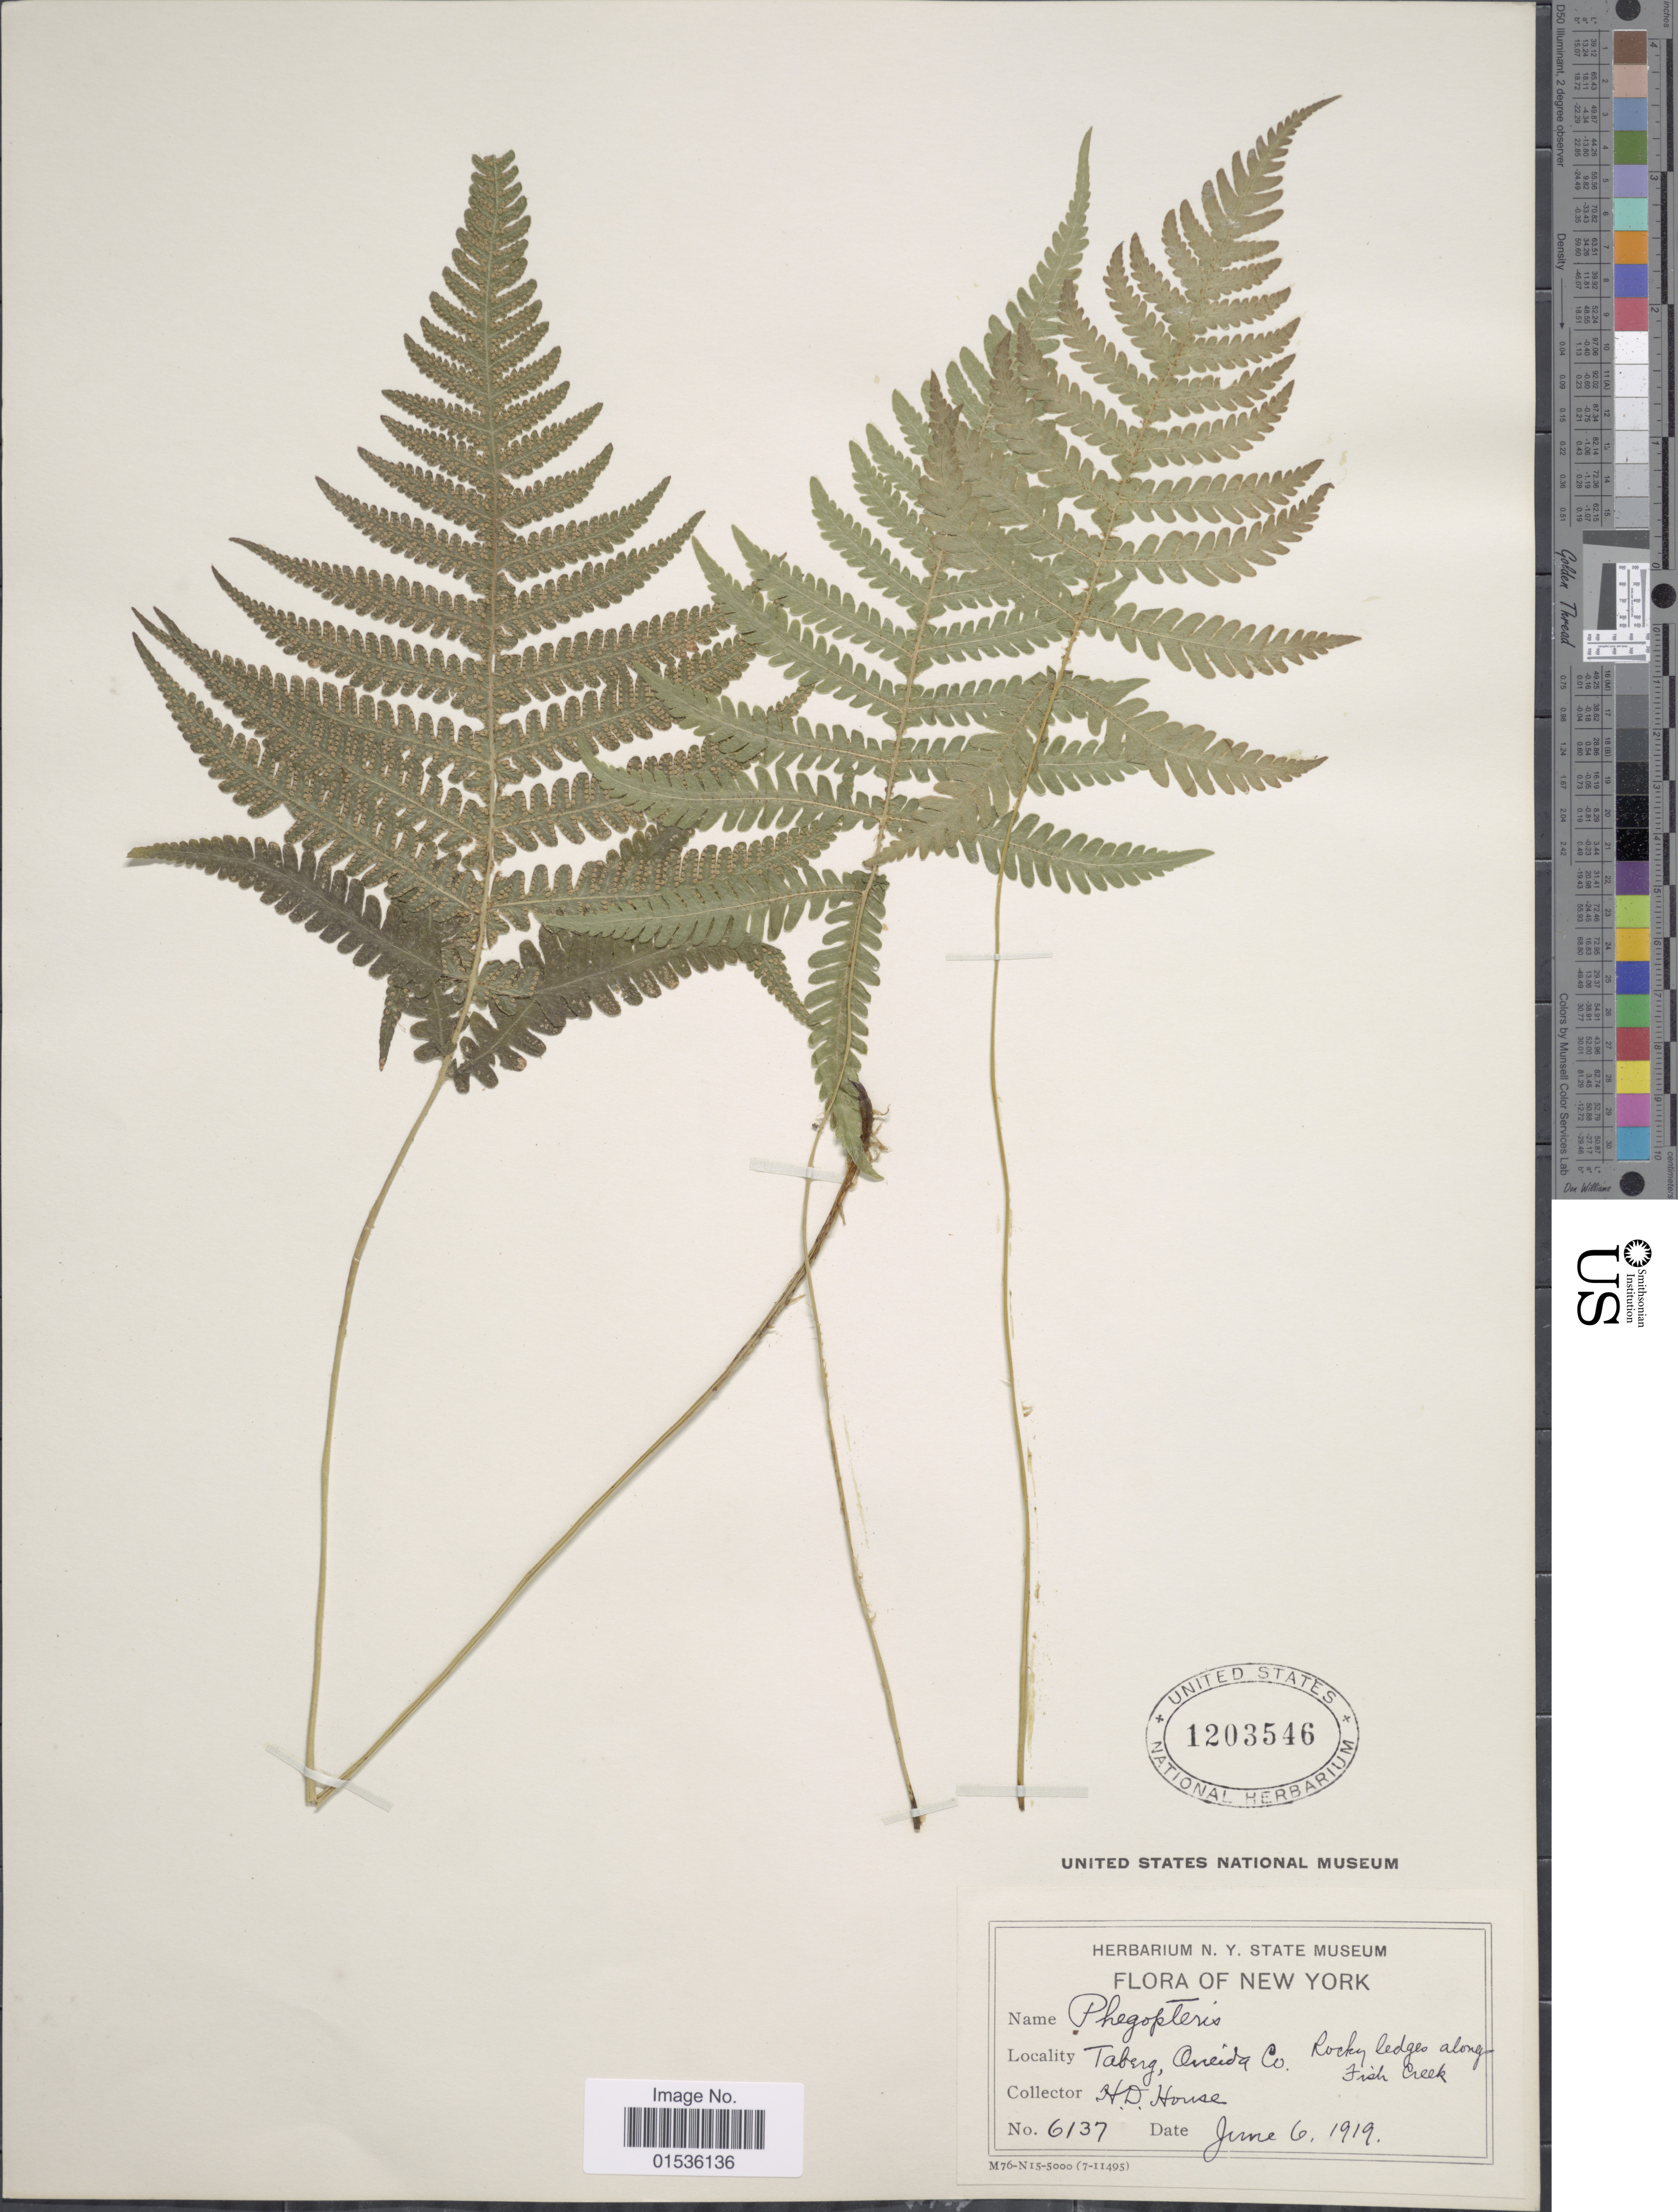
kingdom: Plantae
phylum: Tracheophyta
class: Polypodiopsida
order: Polypodiales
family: Thelypteridaceae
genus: Phegopteris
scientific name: Phegopteris connectilis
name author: (Michx.) Watt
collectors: H. D. House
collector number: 6137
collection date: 1919-06-06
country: United States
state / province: New York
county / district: Oneida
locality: Taberg, Oneida Co. Rocky ledges along Fish Creek,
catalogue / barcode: US 1203546